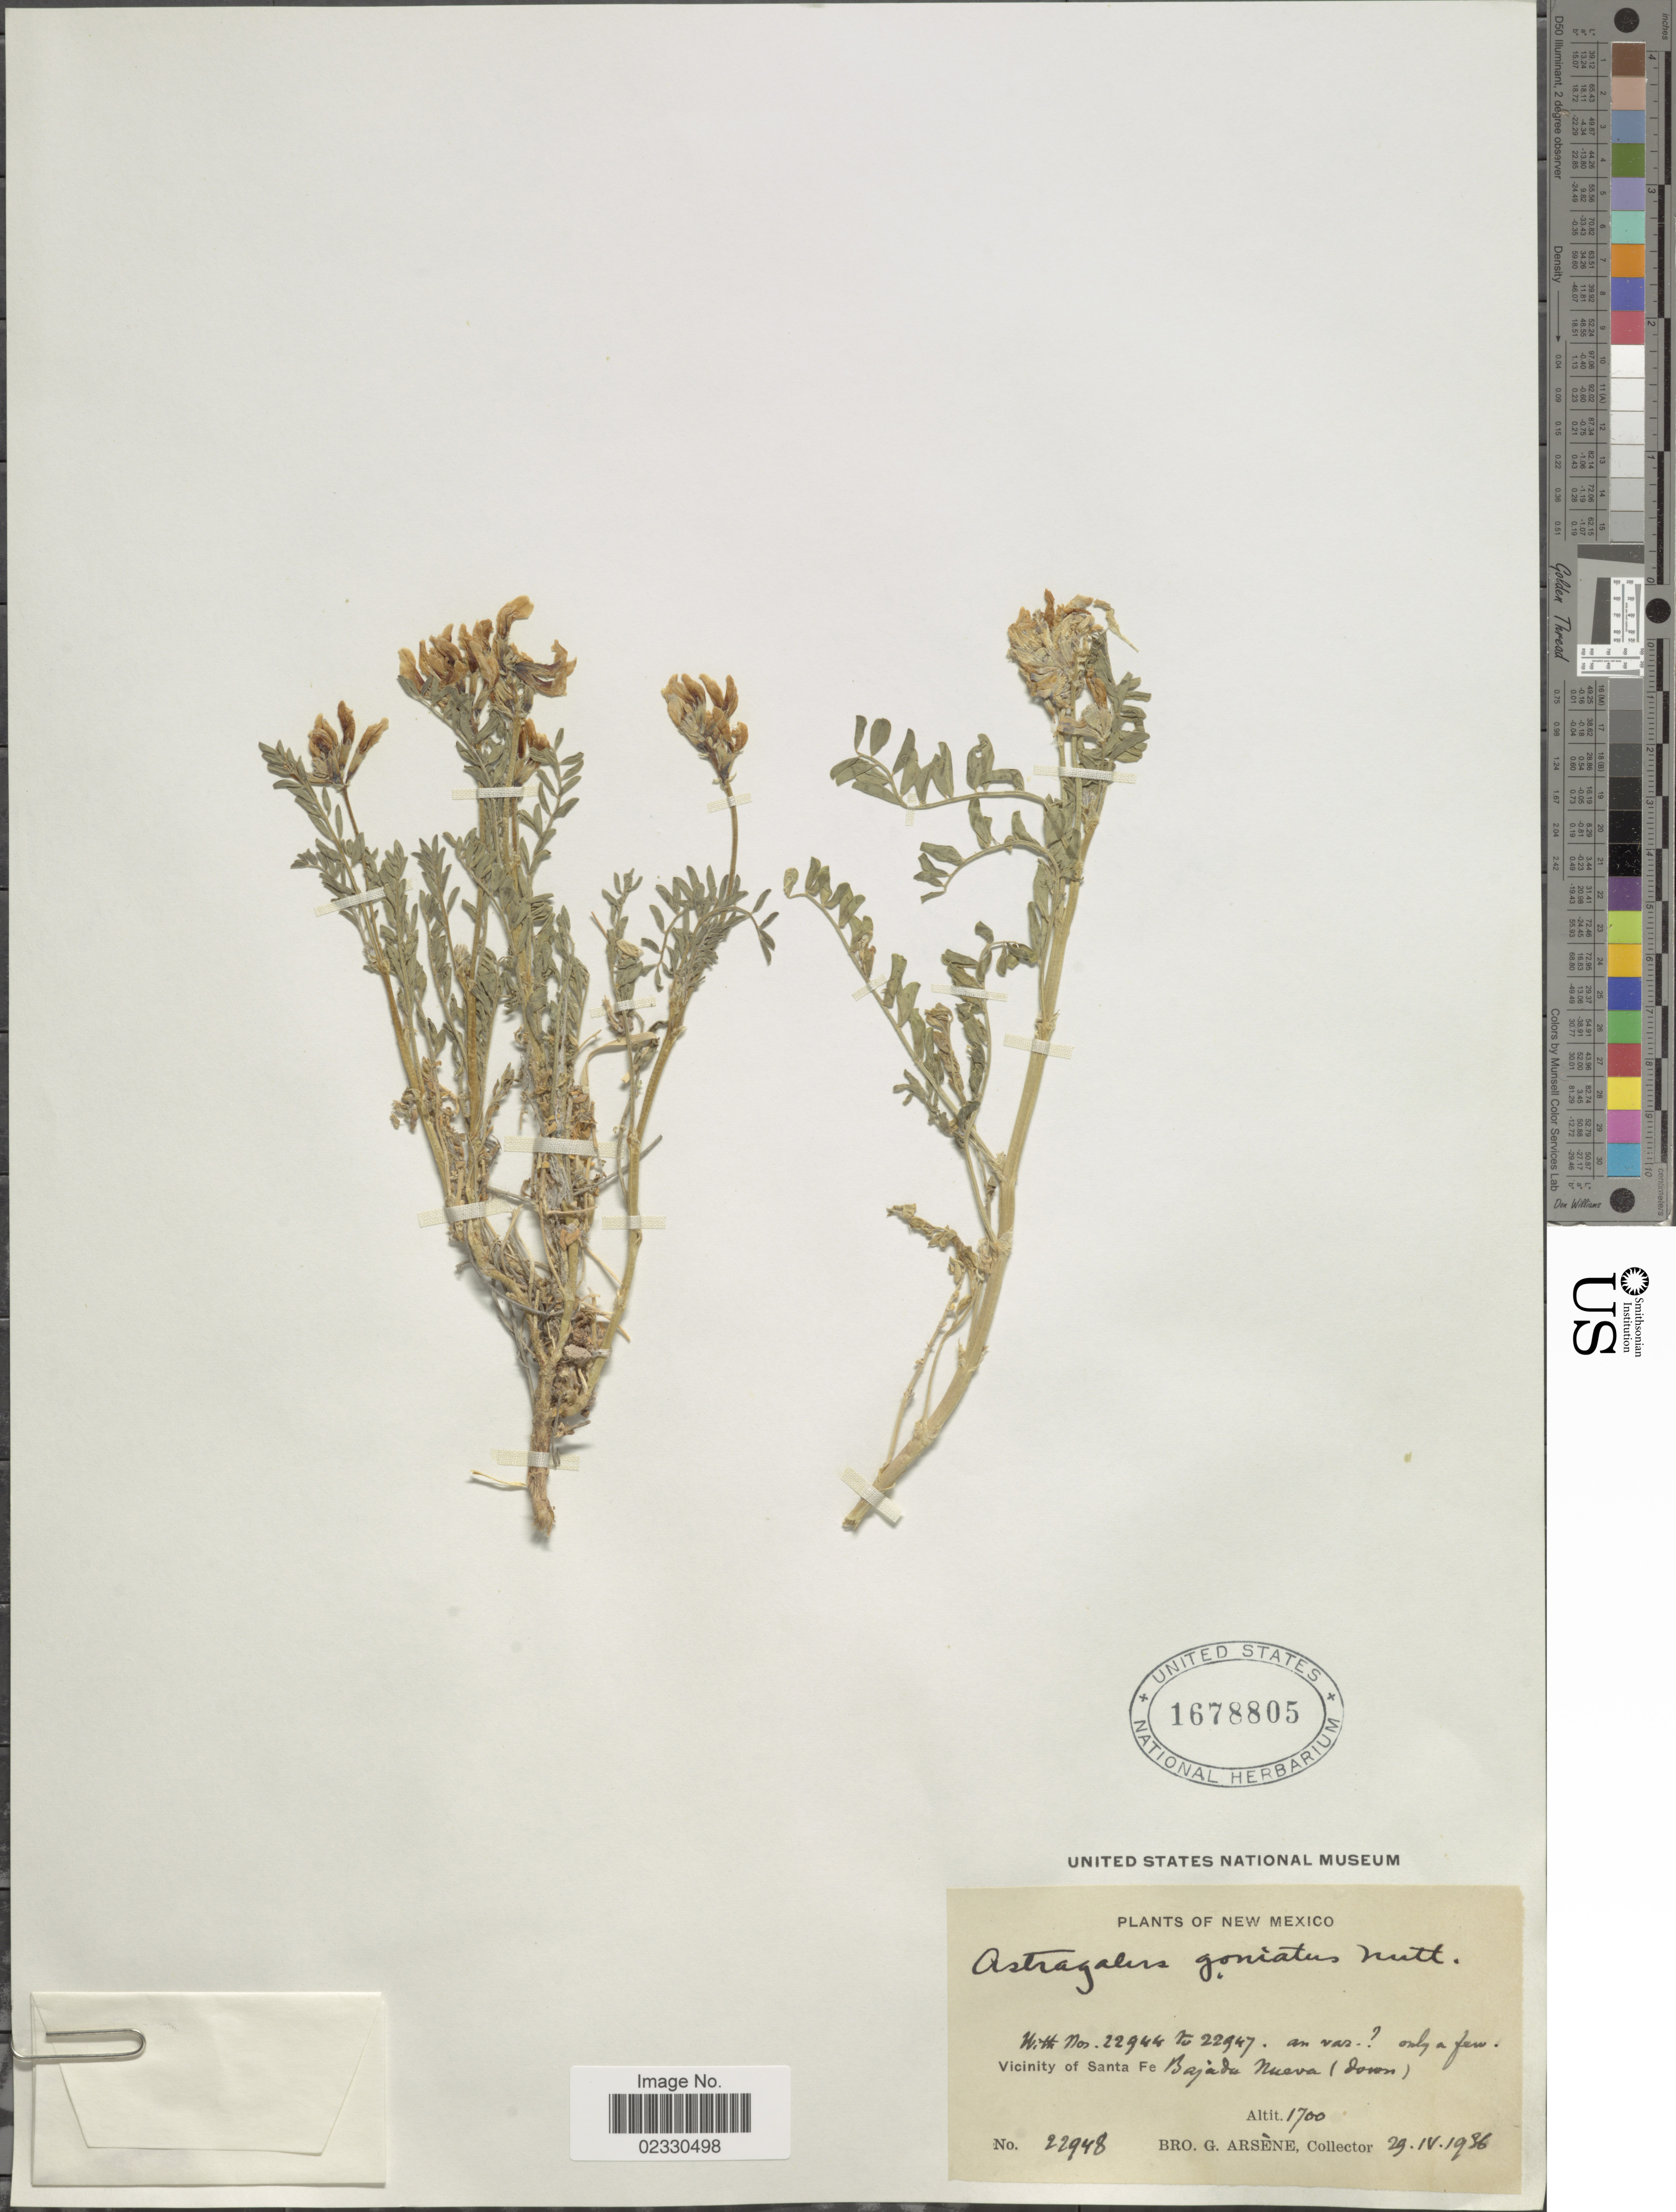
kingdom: Plantae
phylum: Tracheophyta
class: Magnoliopsida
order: Fabales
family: Fabaceae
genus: Astragalus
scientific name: Astragalus dasyglottis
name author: DC.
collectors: Bro. G. Arsène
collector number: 22948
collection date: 1936-04-29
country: United States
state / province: New Mexico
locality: Vicinity of Sante Fe, Bajada Nueva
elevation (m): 2000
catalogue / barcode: US 1678805